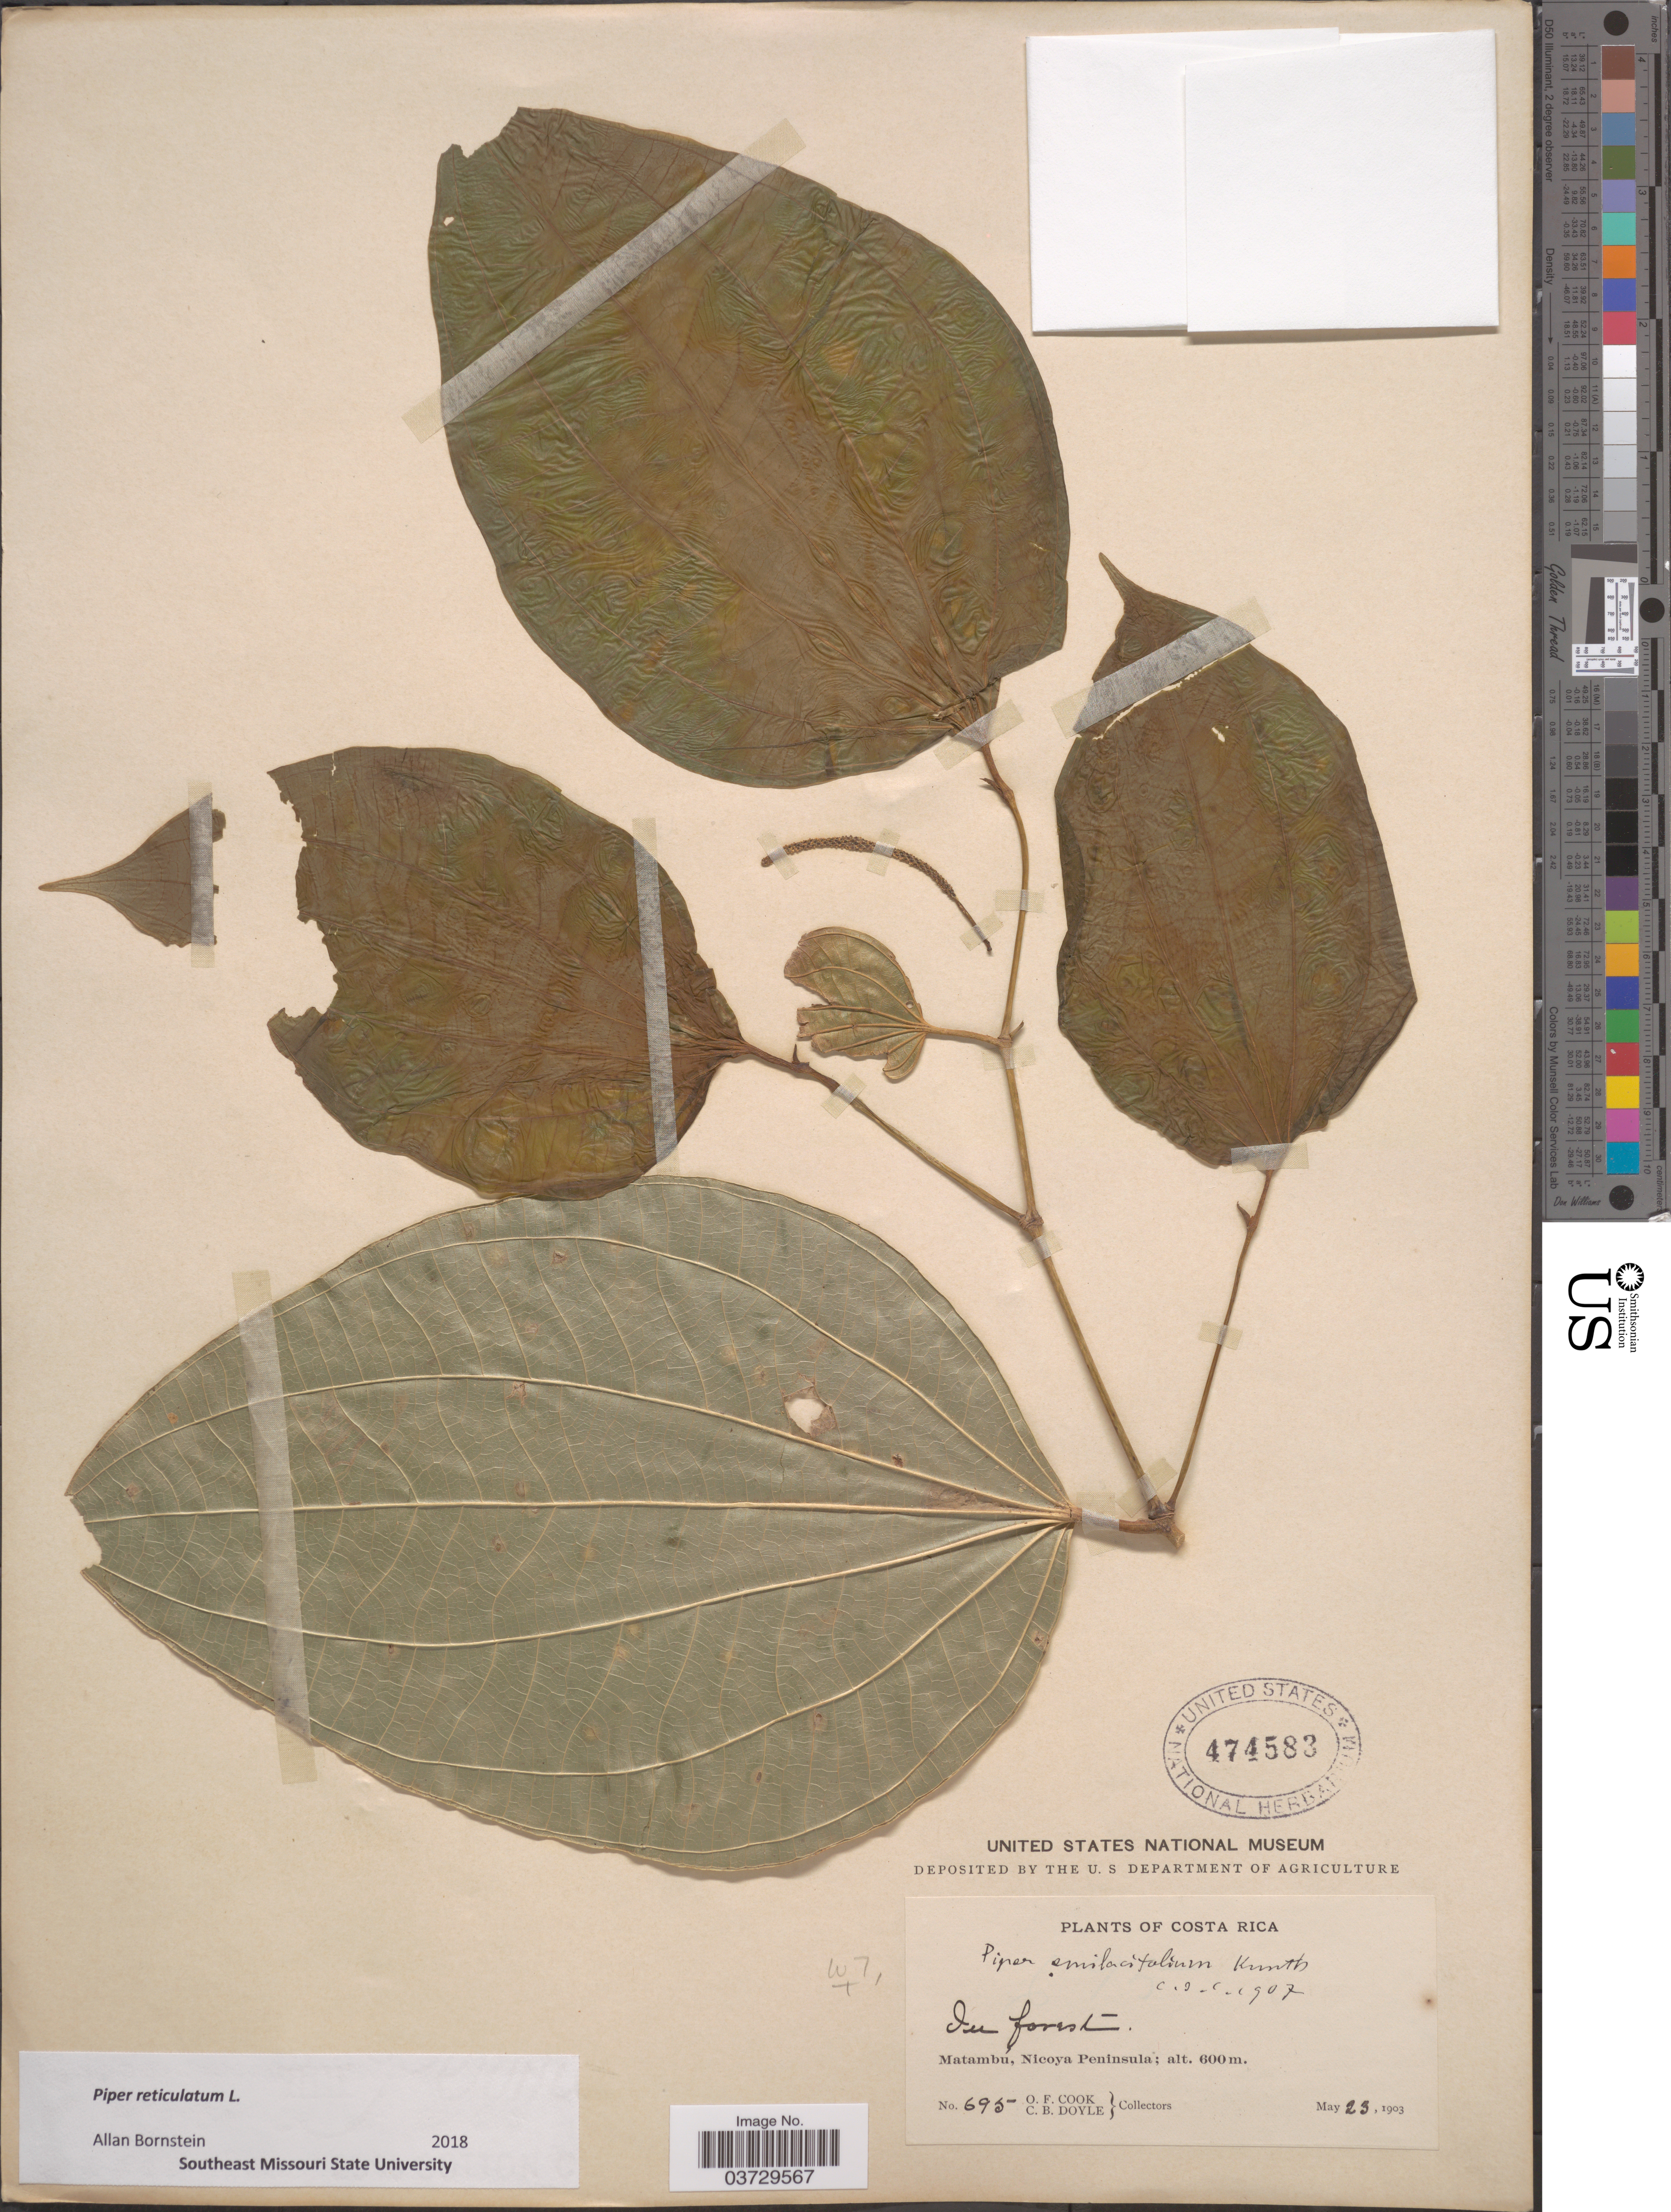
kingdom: Plantae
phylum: Tracheophyta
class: Magnoliopsida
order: Piperales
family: Piperaceae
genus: Piper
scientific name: Piper reticulatum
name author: L.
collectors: O. F. Cook & C. Doyle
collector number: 695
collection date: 1903-05-23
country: Costa Rica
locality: Matambu, Nicoya Peninsula.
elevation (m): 600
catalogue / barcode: US 474583